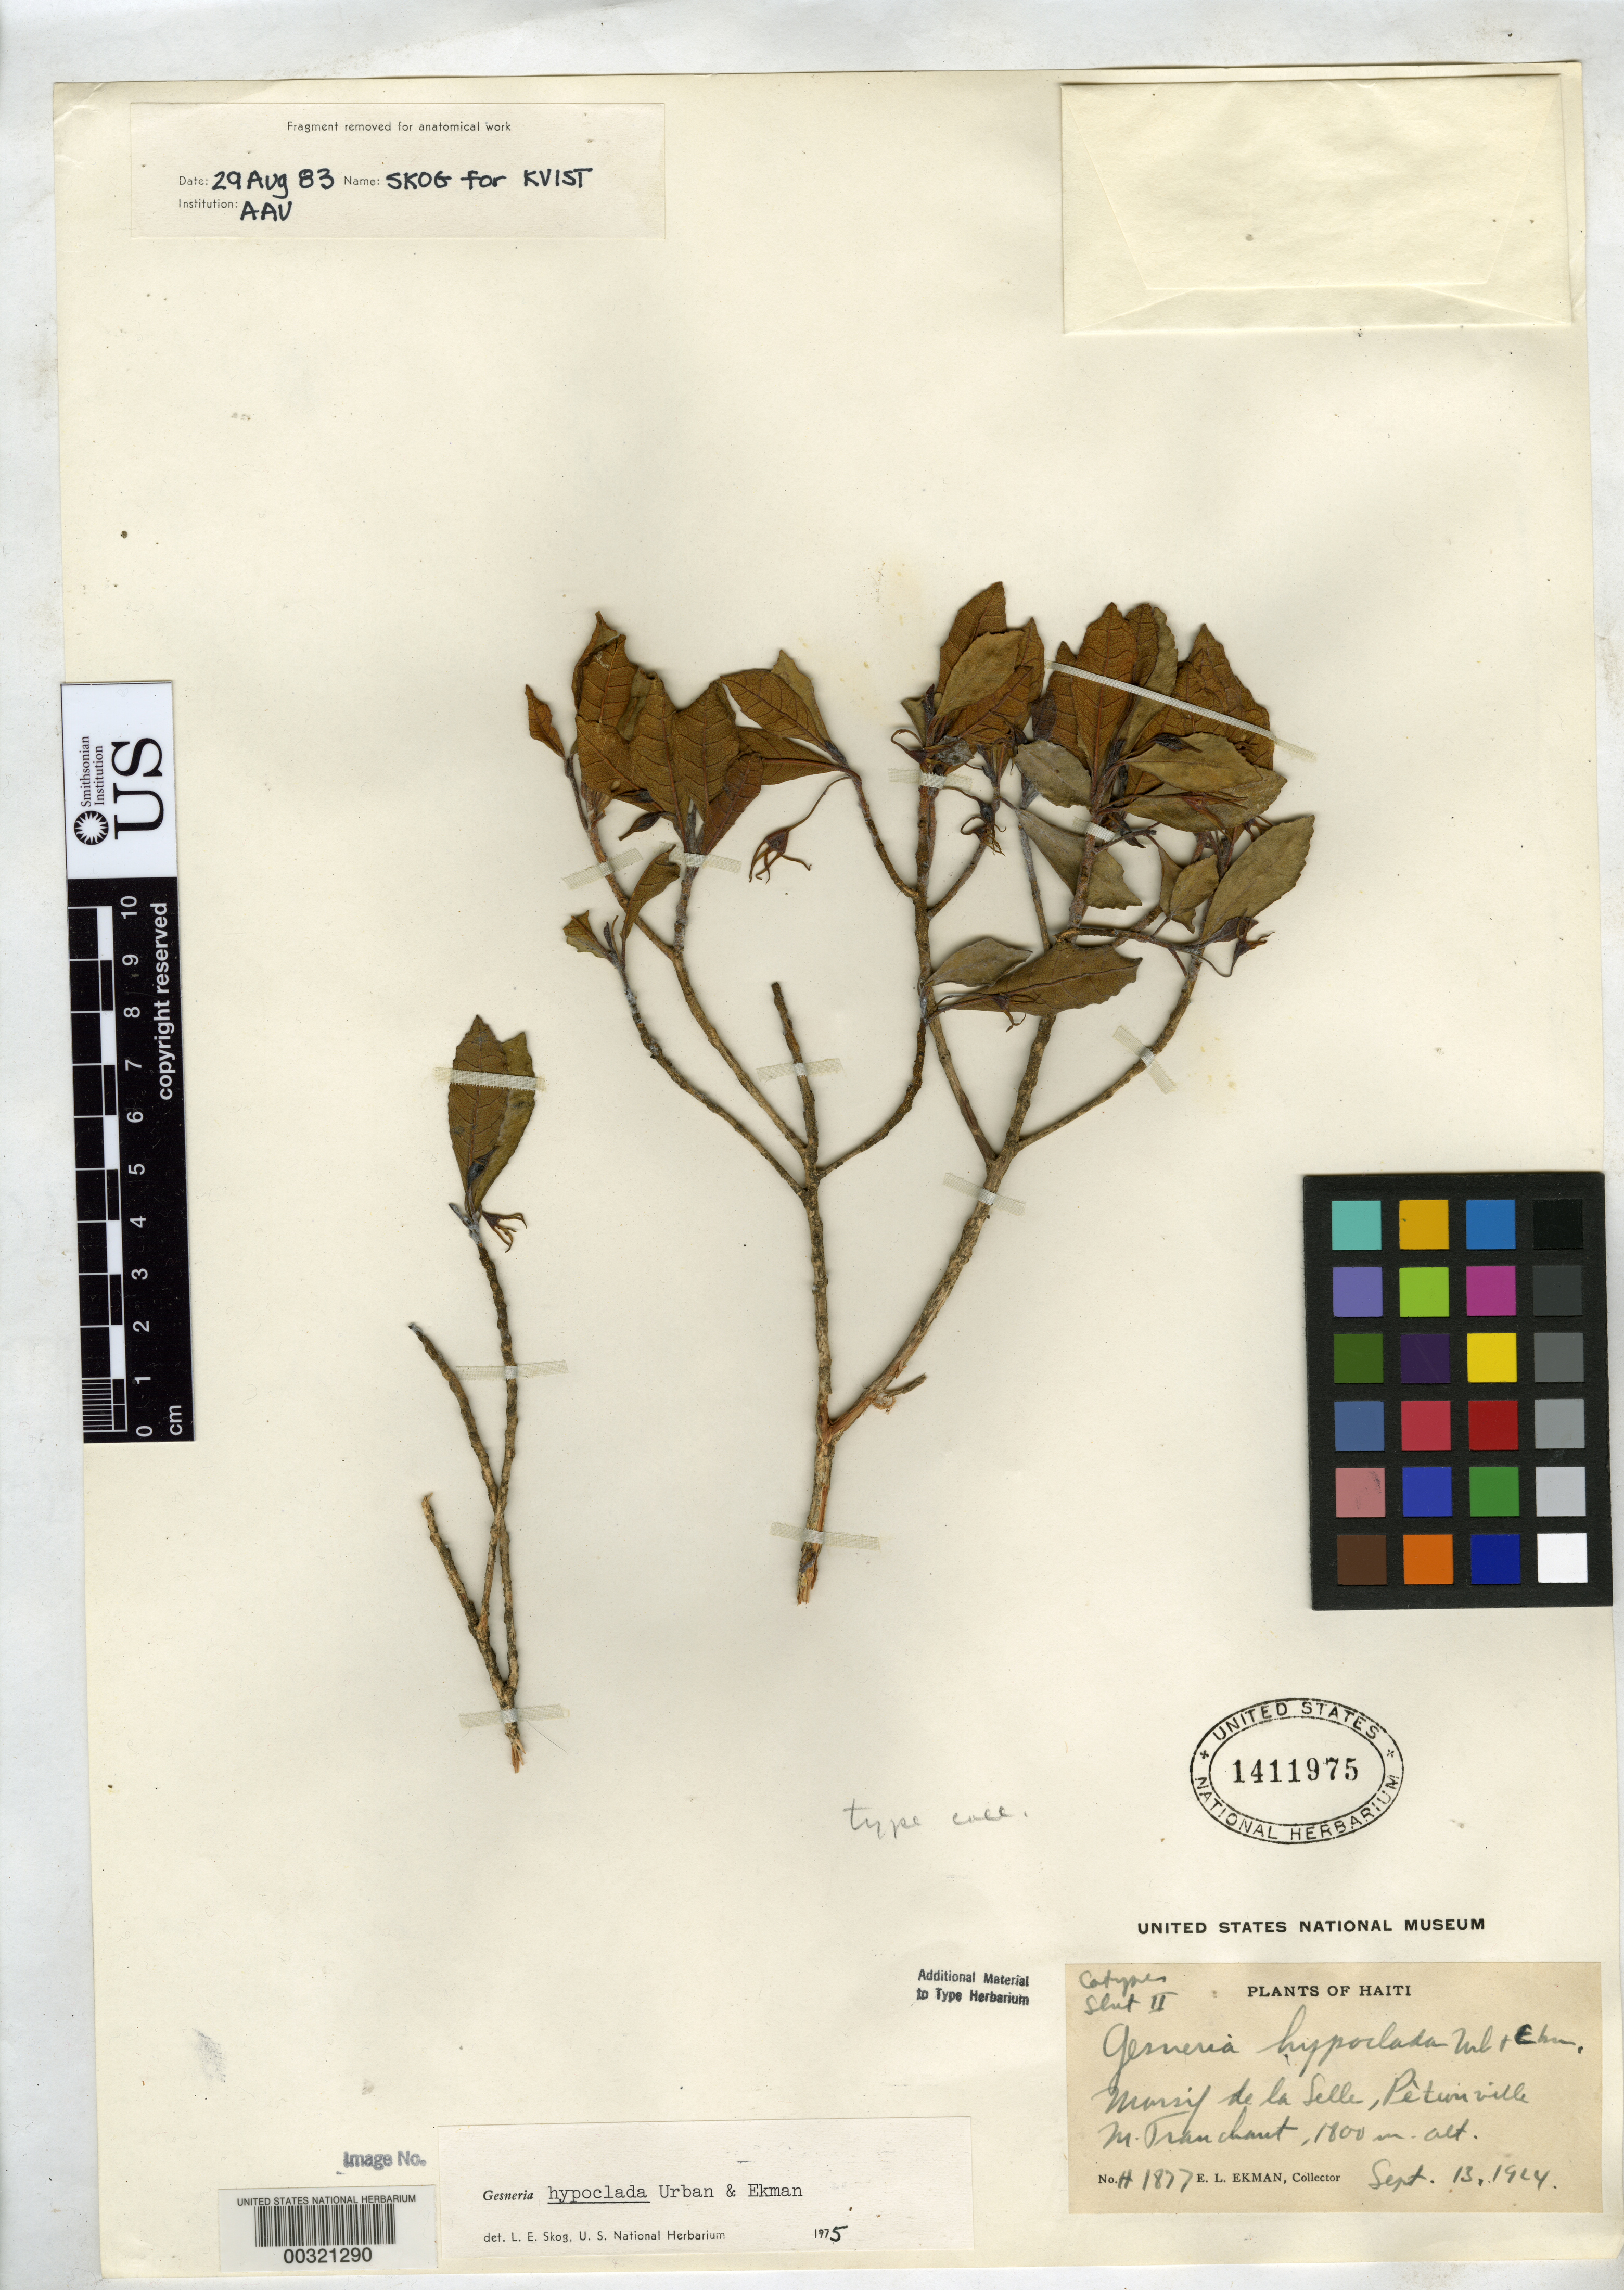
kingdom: Plantae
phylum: Tracheophyta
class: Magnoliopsida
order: Lamiales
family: Gesneriaceae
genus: Gesneria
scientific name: Gesneria hypoclada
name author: Urb. & Ekman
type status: Isotype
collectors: E. L. Ekman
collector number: H 1877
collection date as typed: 13 Sep 1924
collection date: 1924-09-13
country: Haiti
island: Hispaniola Island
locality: Massif de la Selle, Pétionville, Morne Tranchant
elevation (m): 1800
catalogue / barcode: US 1411975